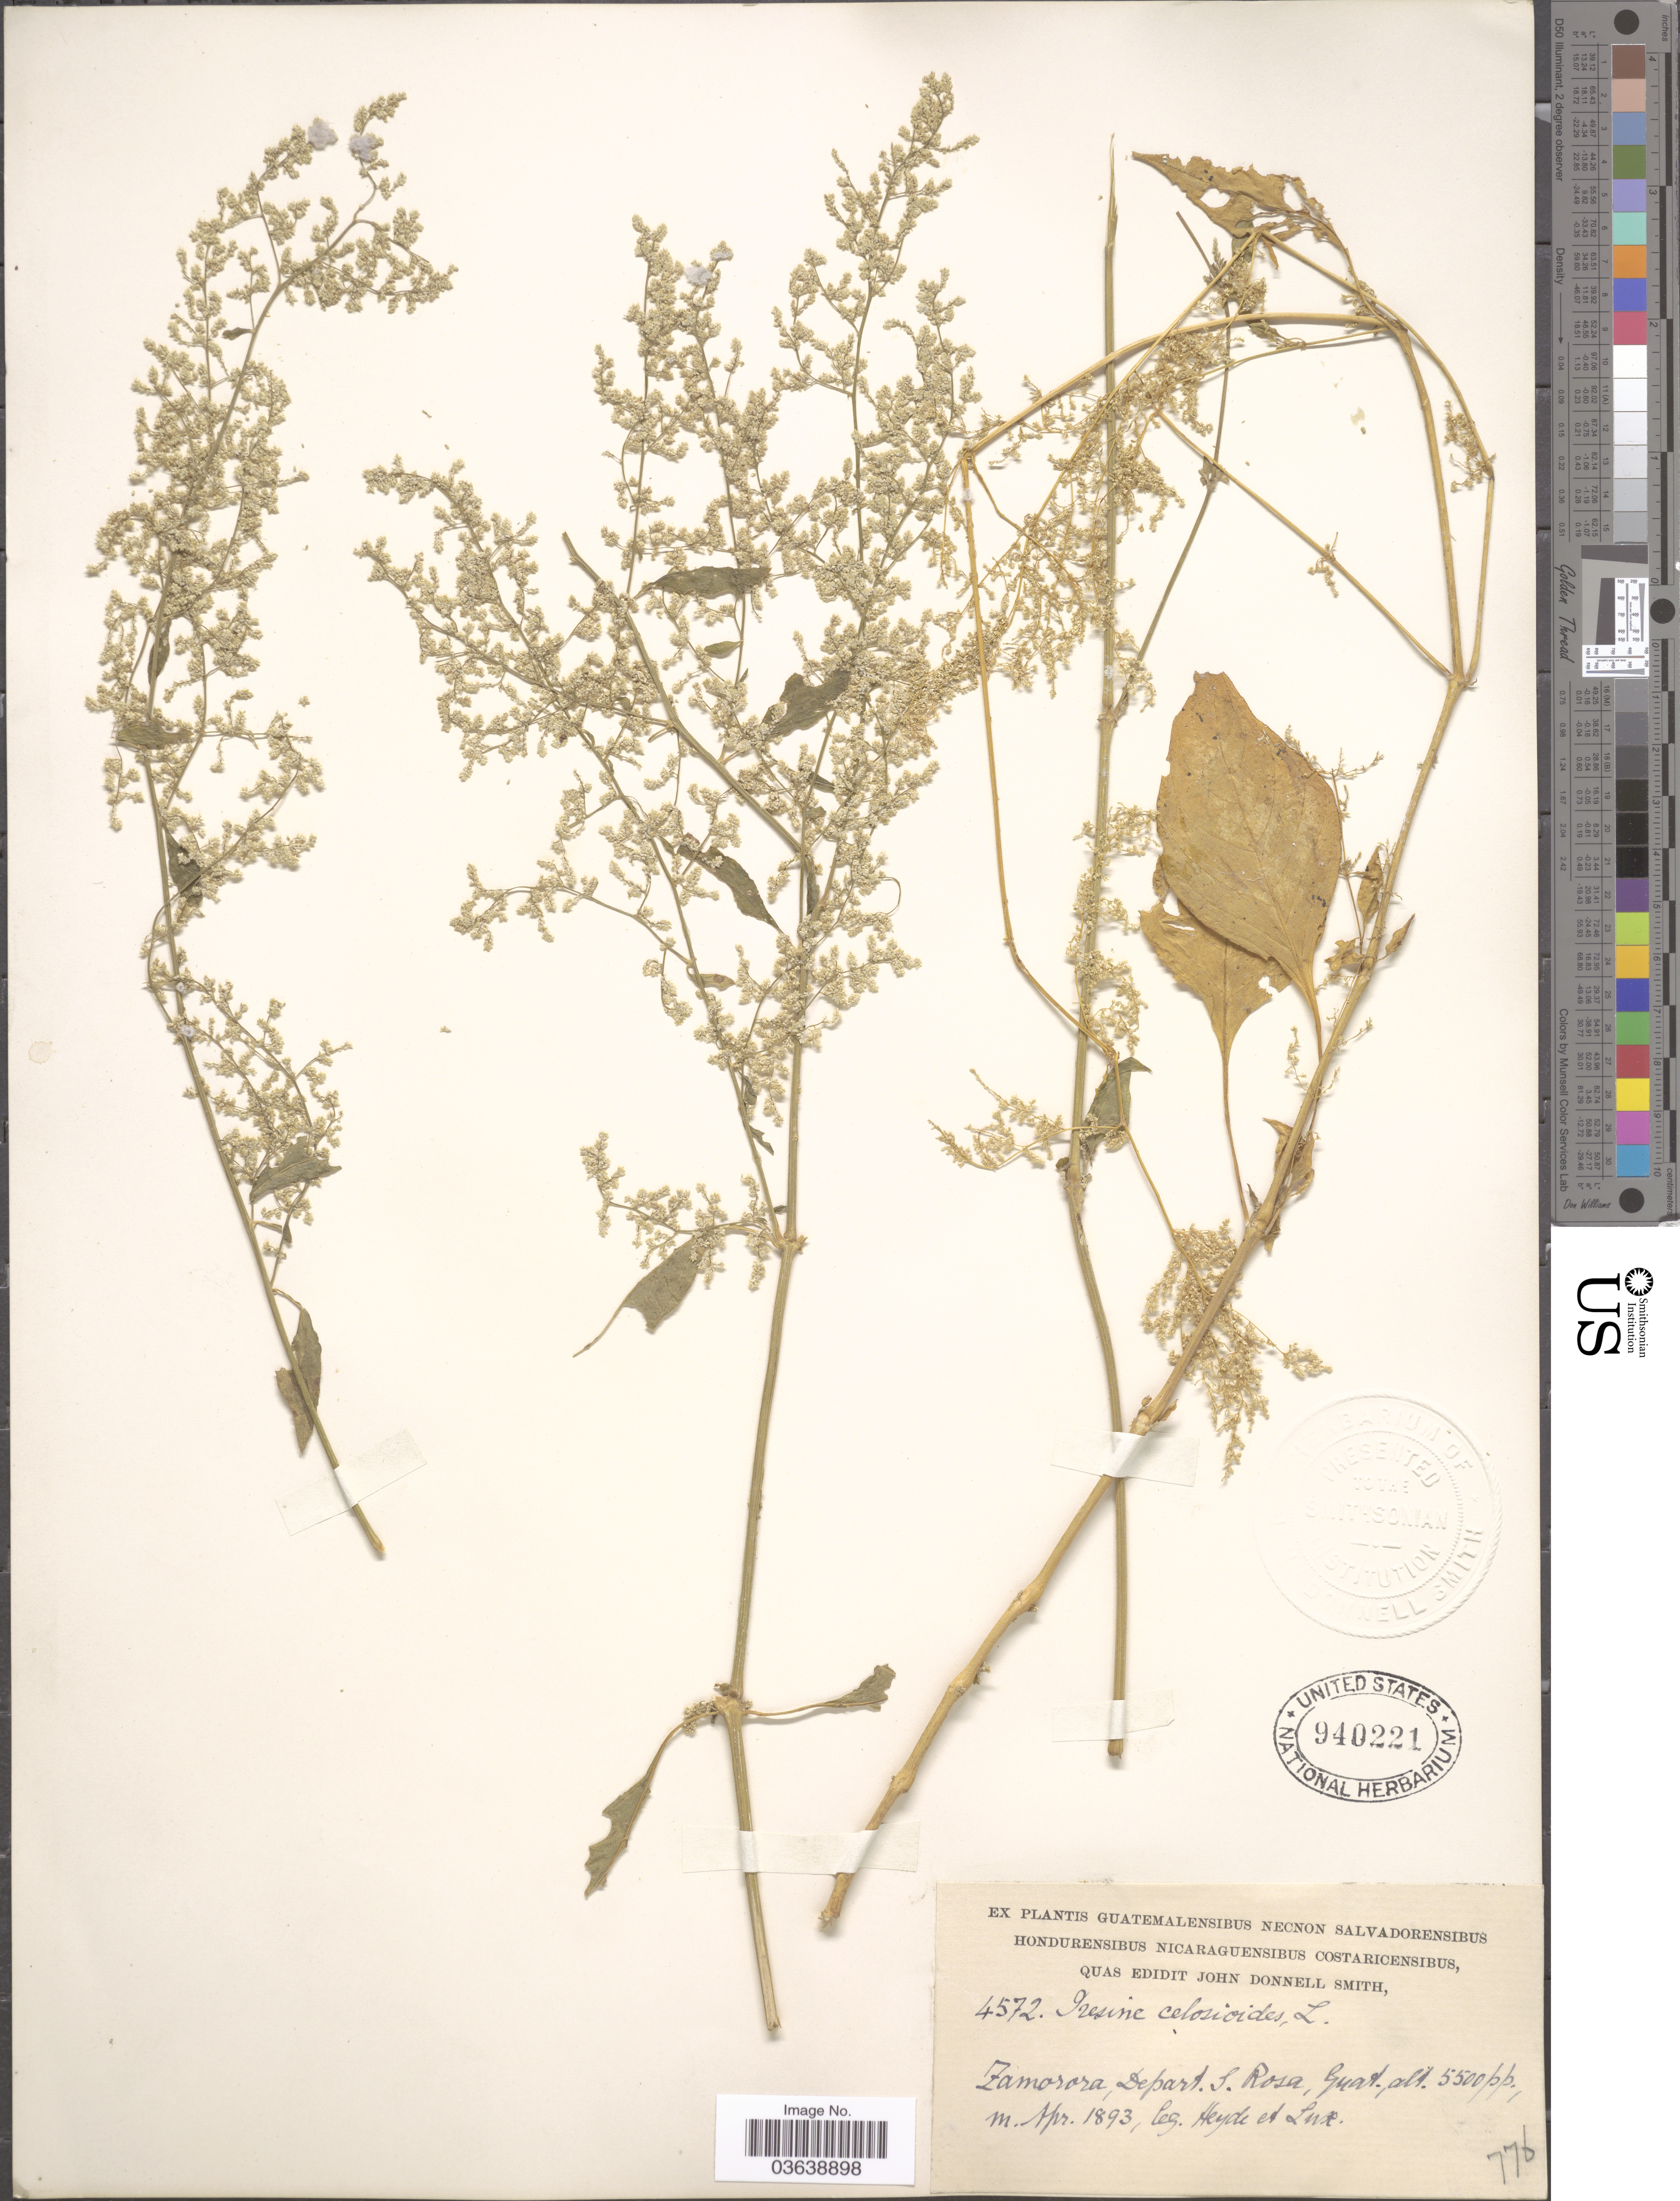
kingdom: Plantae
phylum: Tracheophyta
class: Magnoliopsida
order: Caryophyllales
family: Amaranthaceae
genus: Iresine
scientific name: Iresine celosia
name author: L.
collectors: Heyde & Lux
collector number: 4572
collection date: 1893-04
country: Guatemala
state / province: Santa Rosa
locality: Zamorora, Depart. S. Rosa.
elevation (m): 1676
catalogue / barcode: US 940221